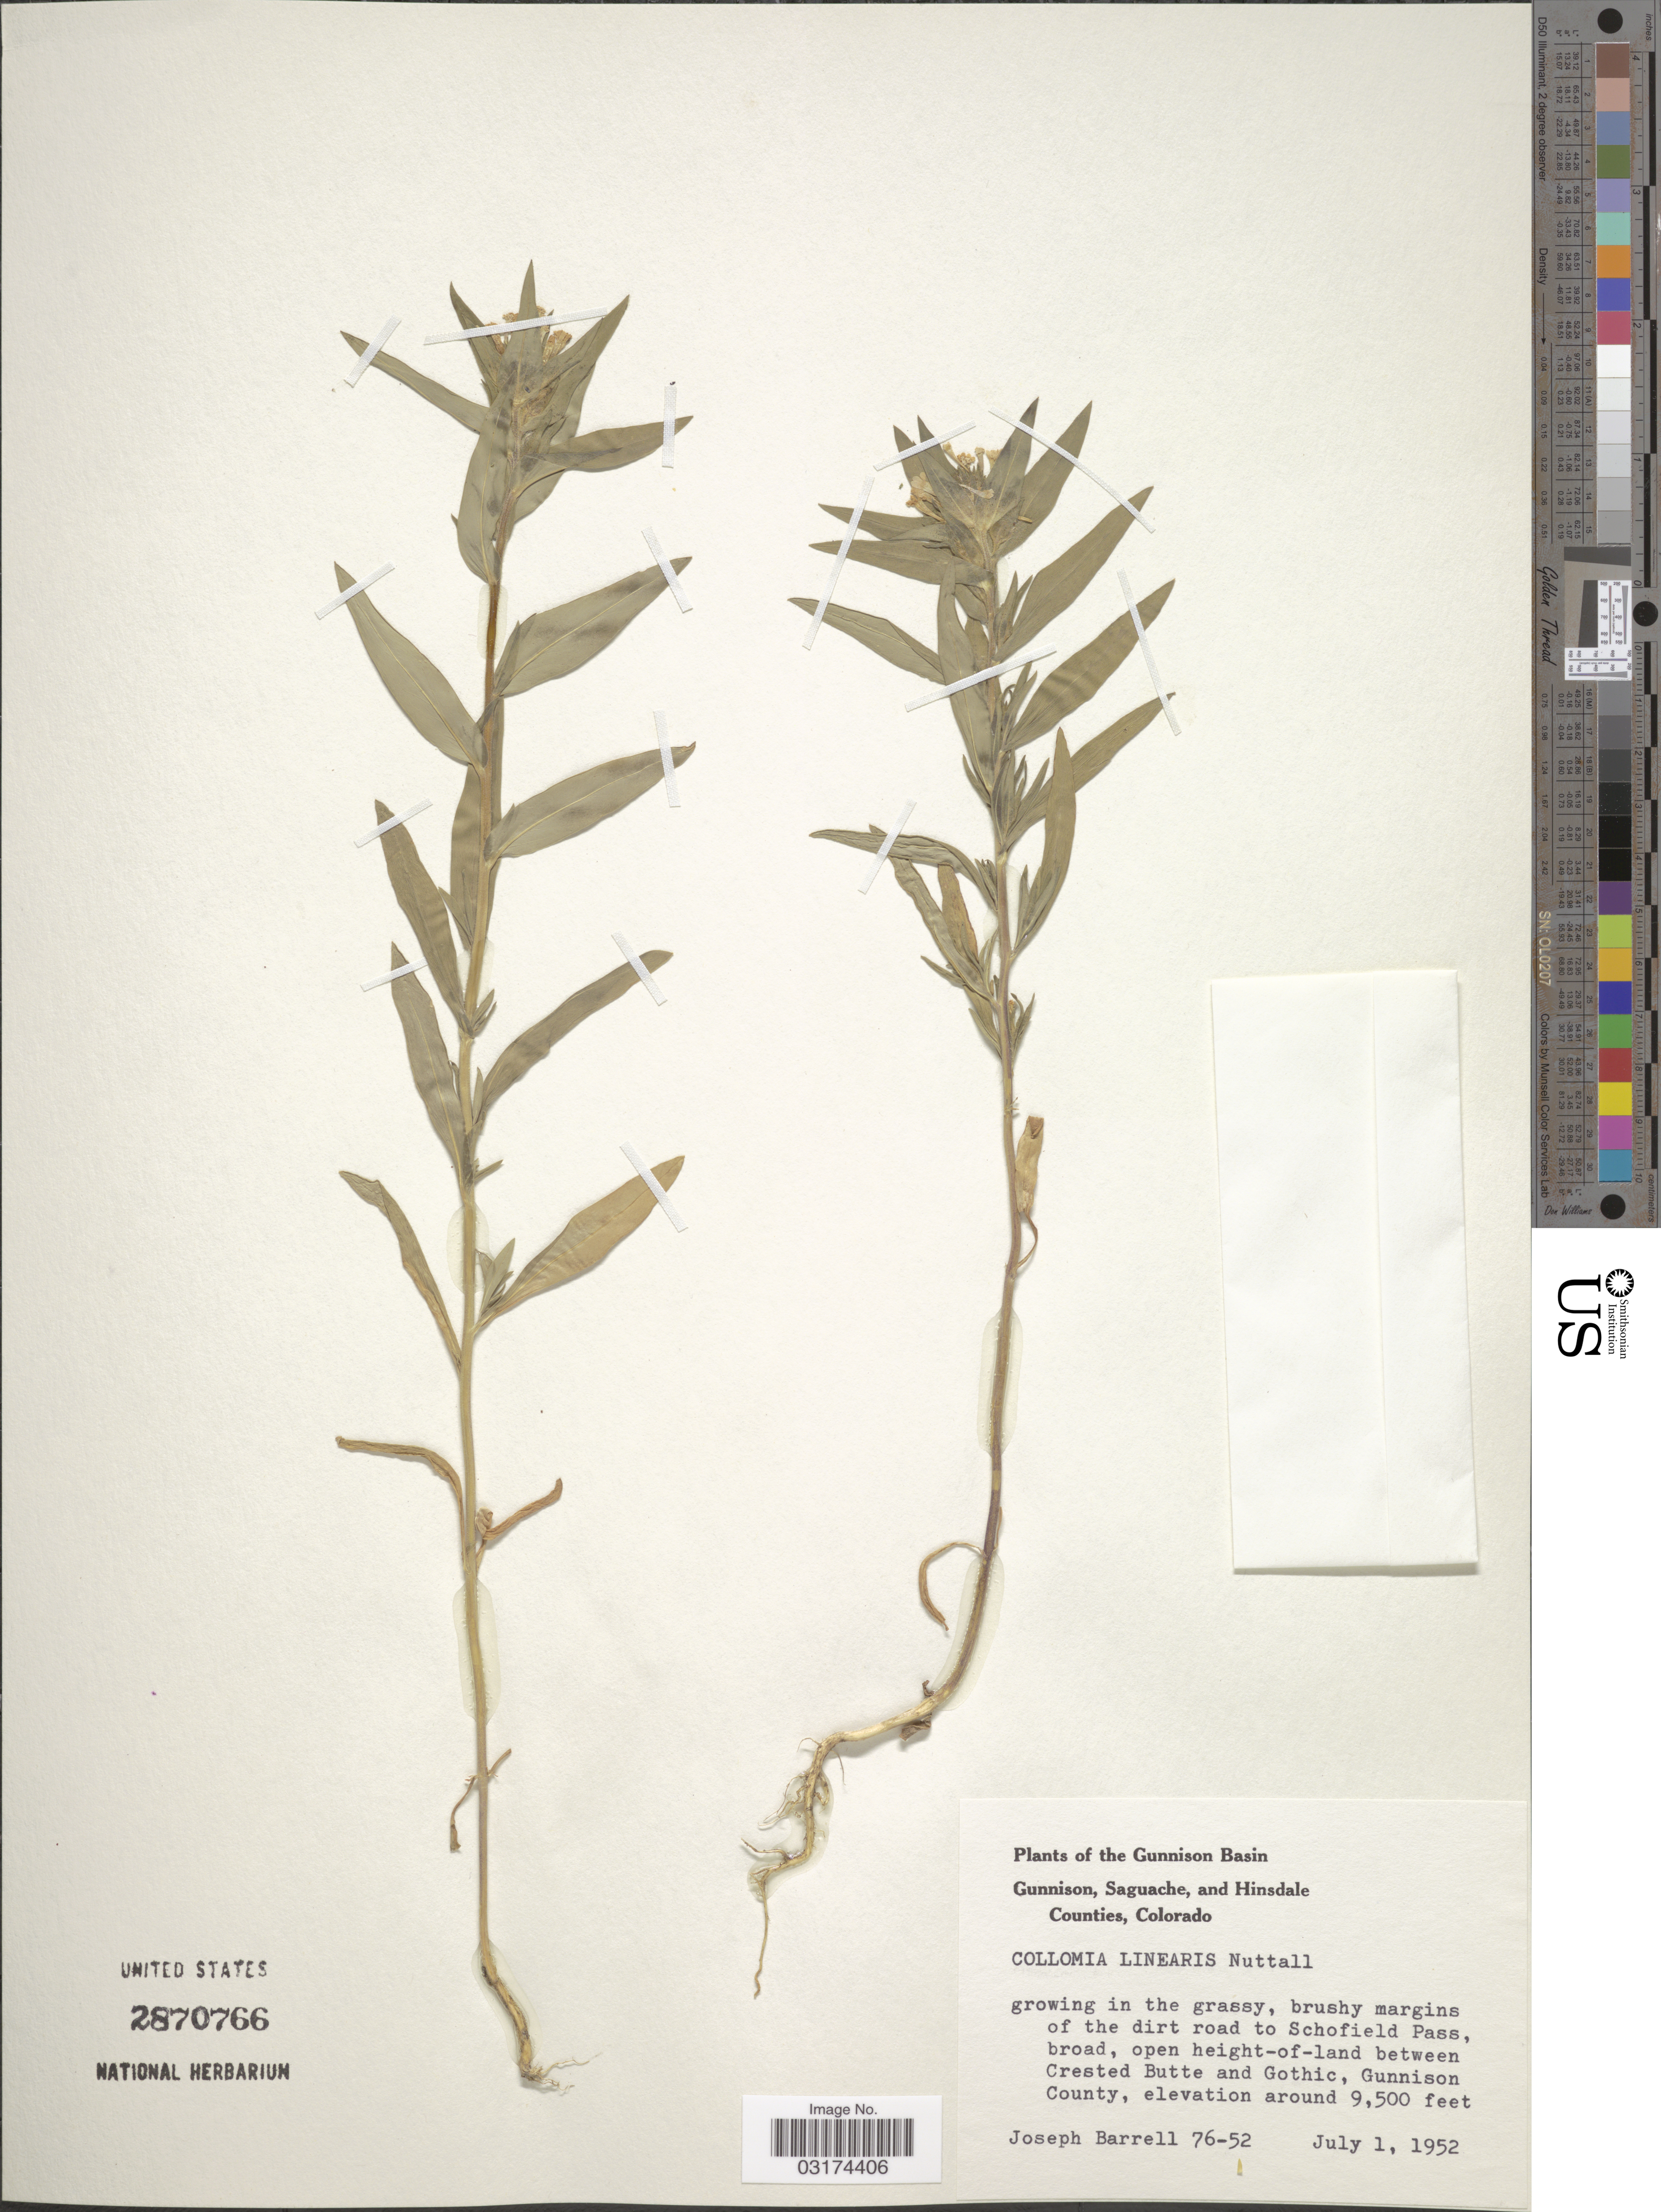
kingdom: Plantae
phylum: Tracheophyta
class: Magnoliopsida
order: Ericales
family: Polemoniaceae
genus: Collomia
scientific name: Collomia linearis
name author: Nutt.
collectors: J. Barrell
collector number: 76-52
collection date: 1952-07-01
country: United States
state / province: Colorado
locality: Gunnison Basin. Brushy margins of the dirt road to Schofield Pass, broad, open height-of-land between Crested Butte and Gothic. Gunnison County.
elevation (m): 2896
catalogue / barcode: US 2870766